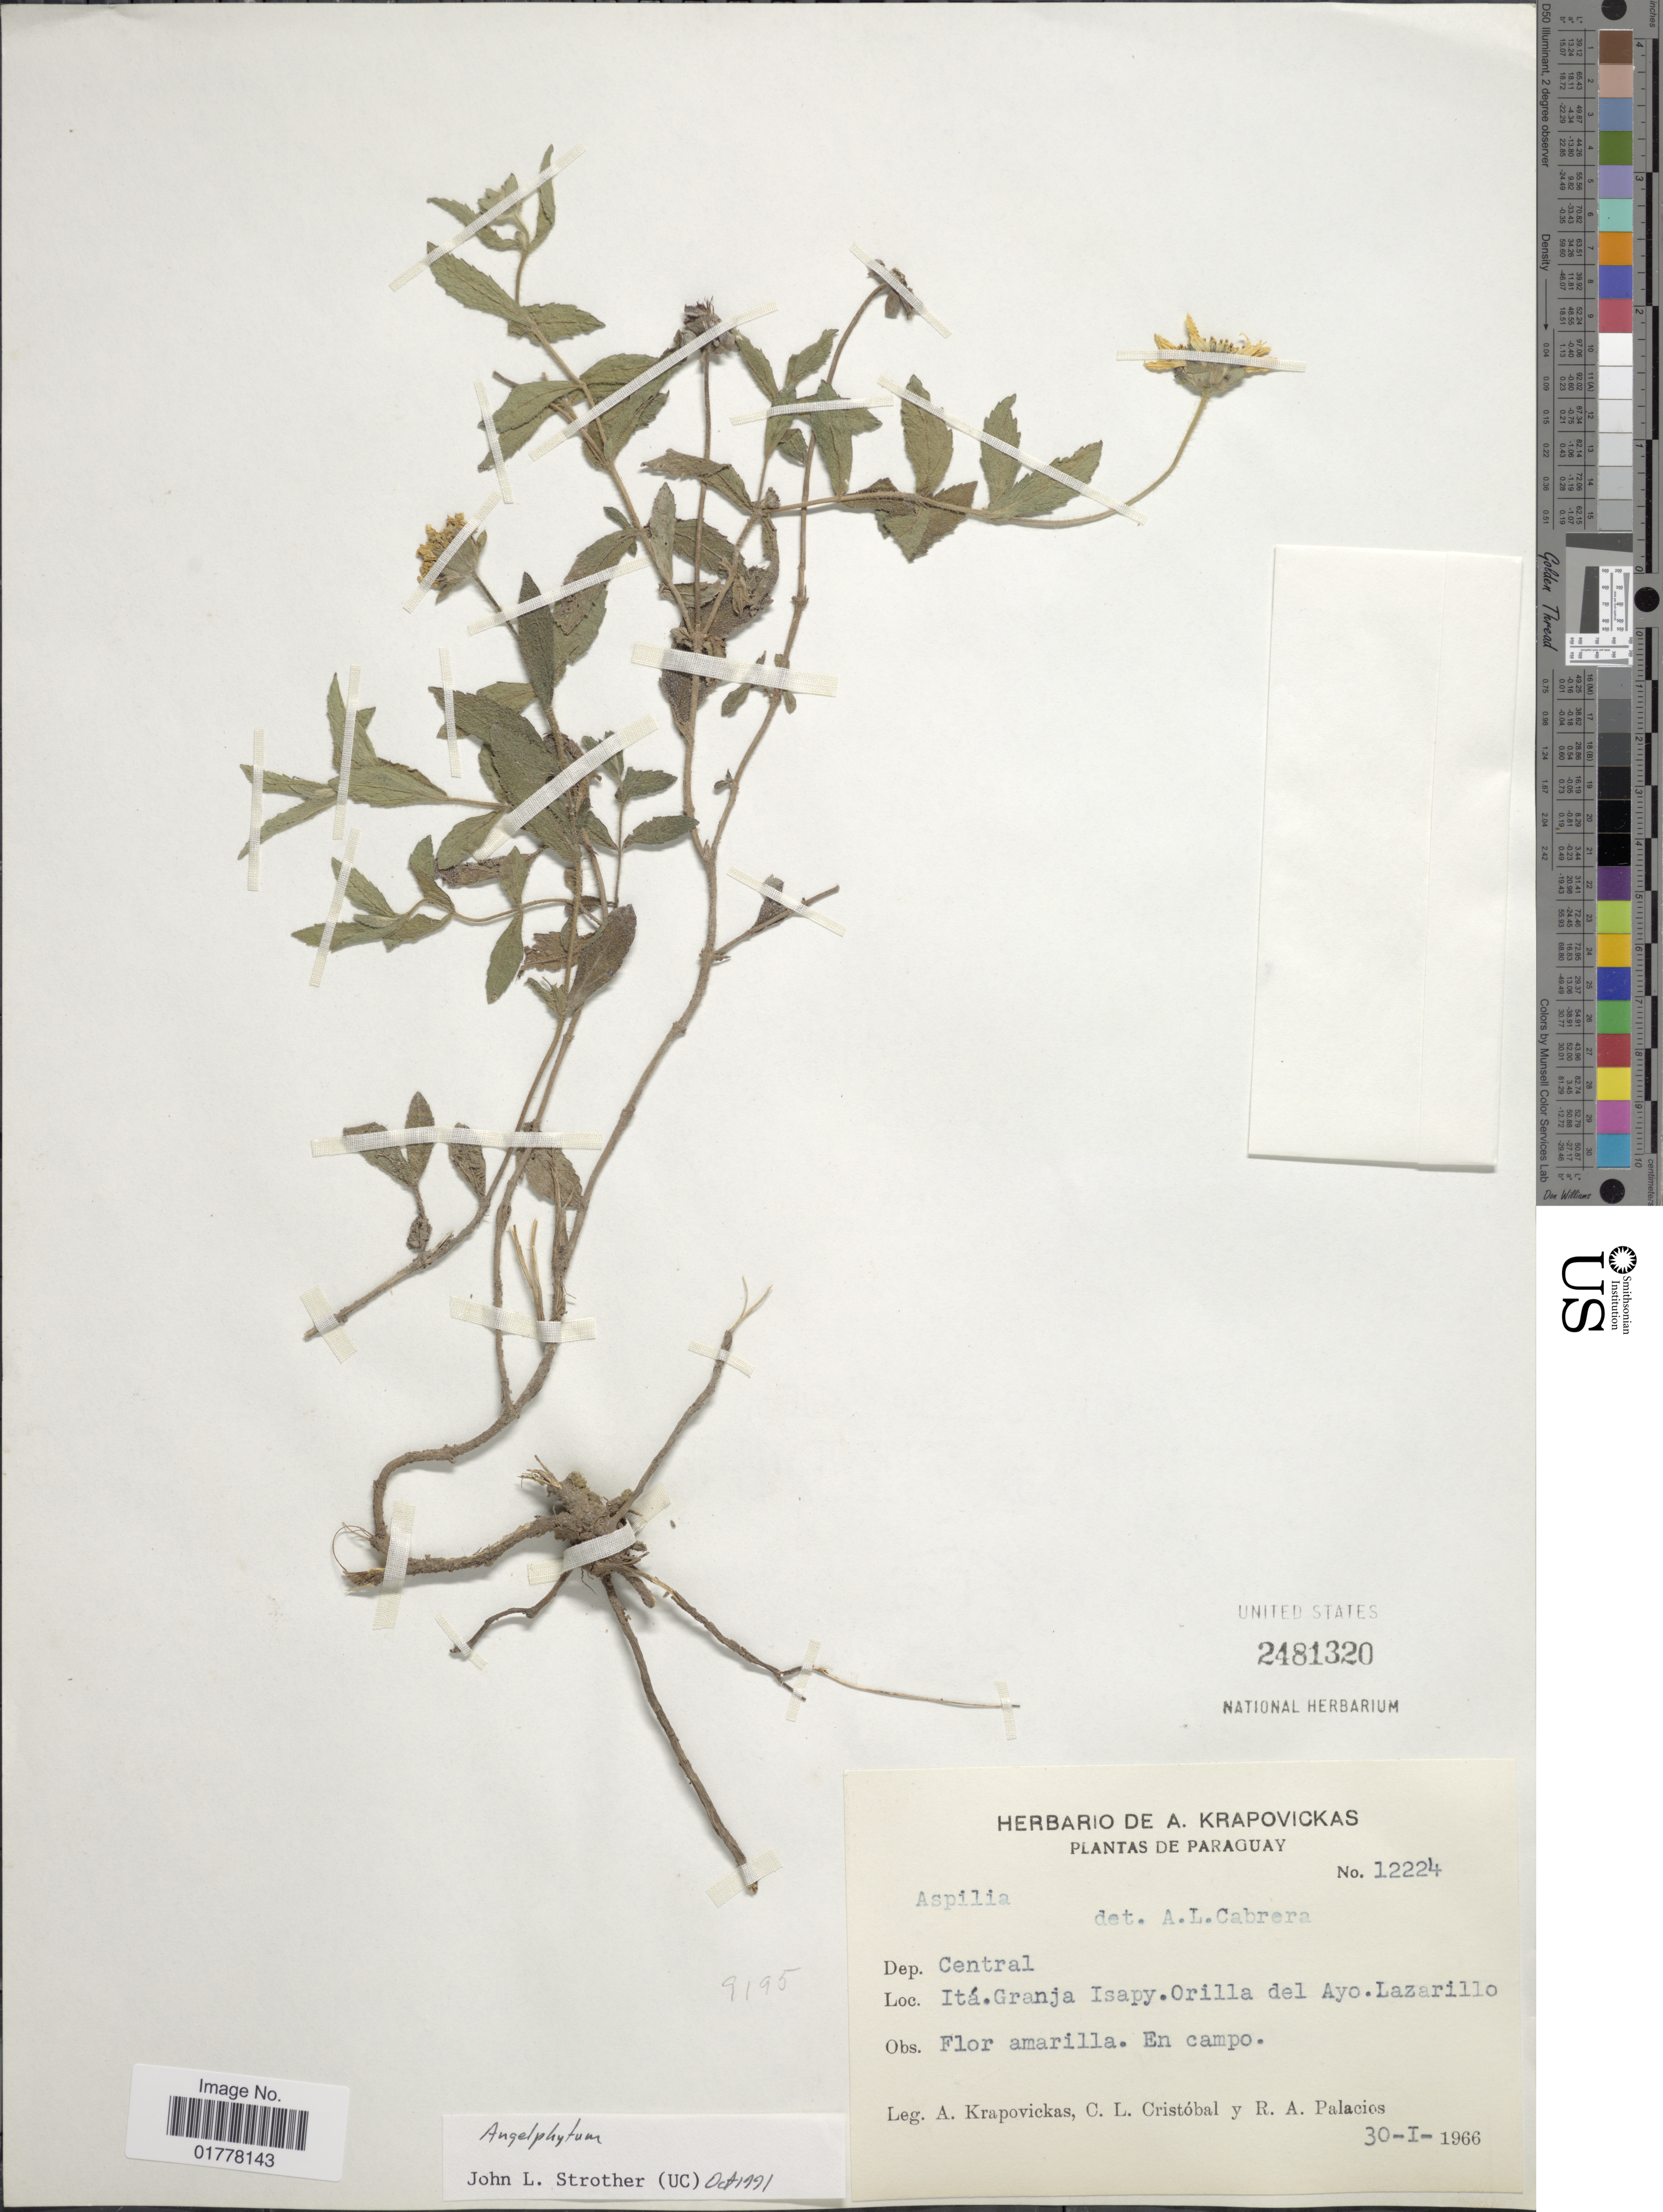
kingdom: Plantae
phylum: Tracheophyta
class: Magnoliopsida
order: Asterales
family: Asteraceae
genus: Angelphytum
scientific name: Angelphytum sp.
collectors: A. Krapovickas, C. L. Cristóbal & R. Palacios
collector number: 12224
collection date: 1966-01-30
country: Paraguay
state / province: Central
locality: Dep. Central. Itá. Granja Isapy. Orilla del Ayo. Lazarillo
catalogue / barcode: US 2481320